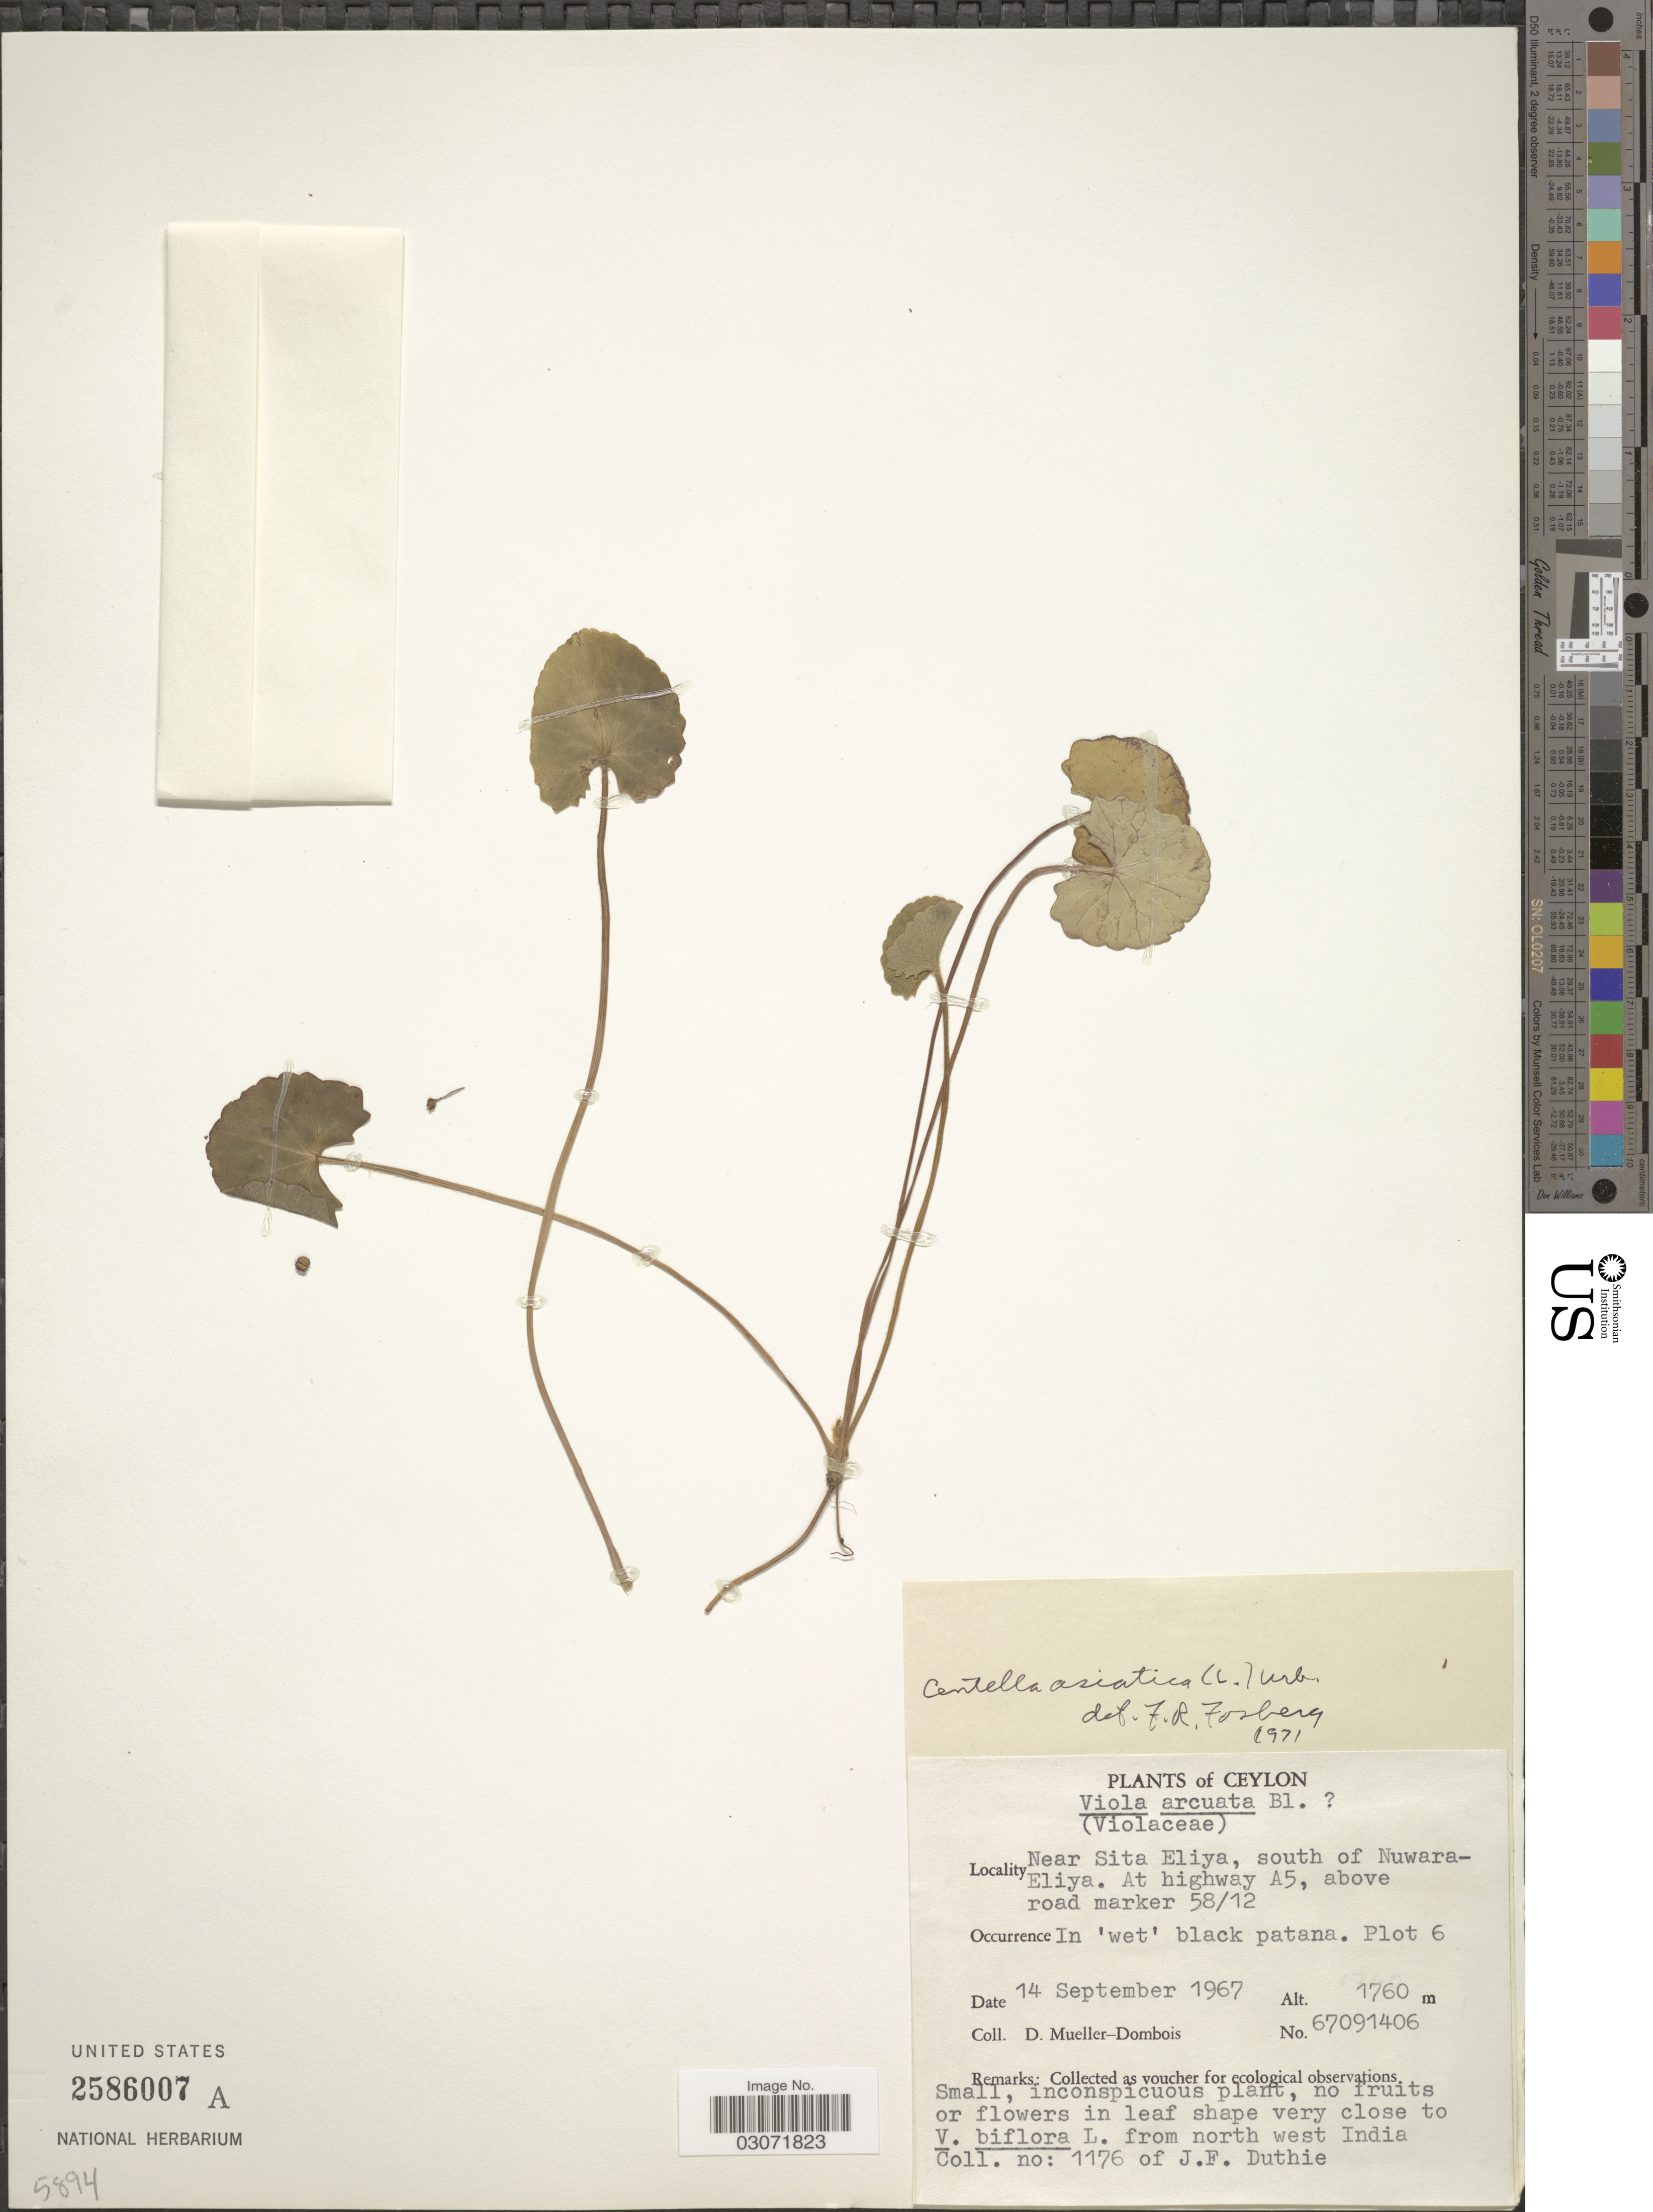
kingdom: Plantae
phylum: Tracheophyta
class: Magnoliopsida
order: Apiales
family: Apiaceae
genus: Centella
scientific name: Centella asiatica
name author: (L.) Urb.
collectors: D. Mueller-Dombois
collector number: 67091406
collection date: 1967-09-14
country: Sri Lanka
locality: Ceylon. Near Sita Eliya, south of Nuwara-Eliya. At highway A5, above road marker 58/12.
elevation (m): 1760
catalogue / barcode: US 2586007A